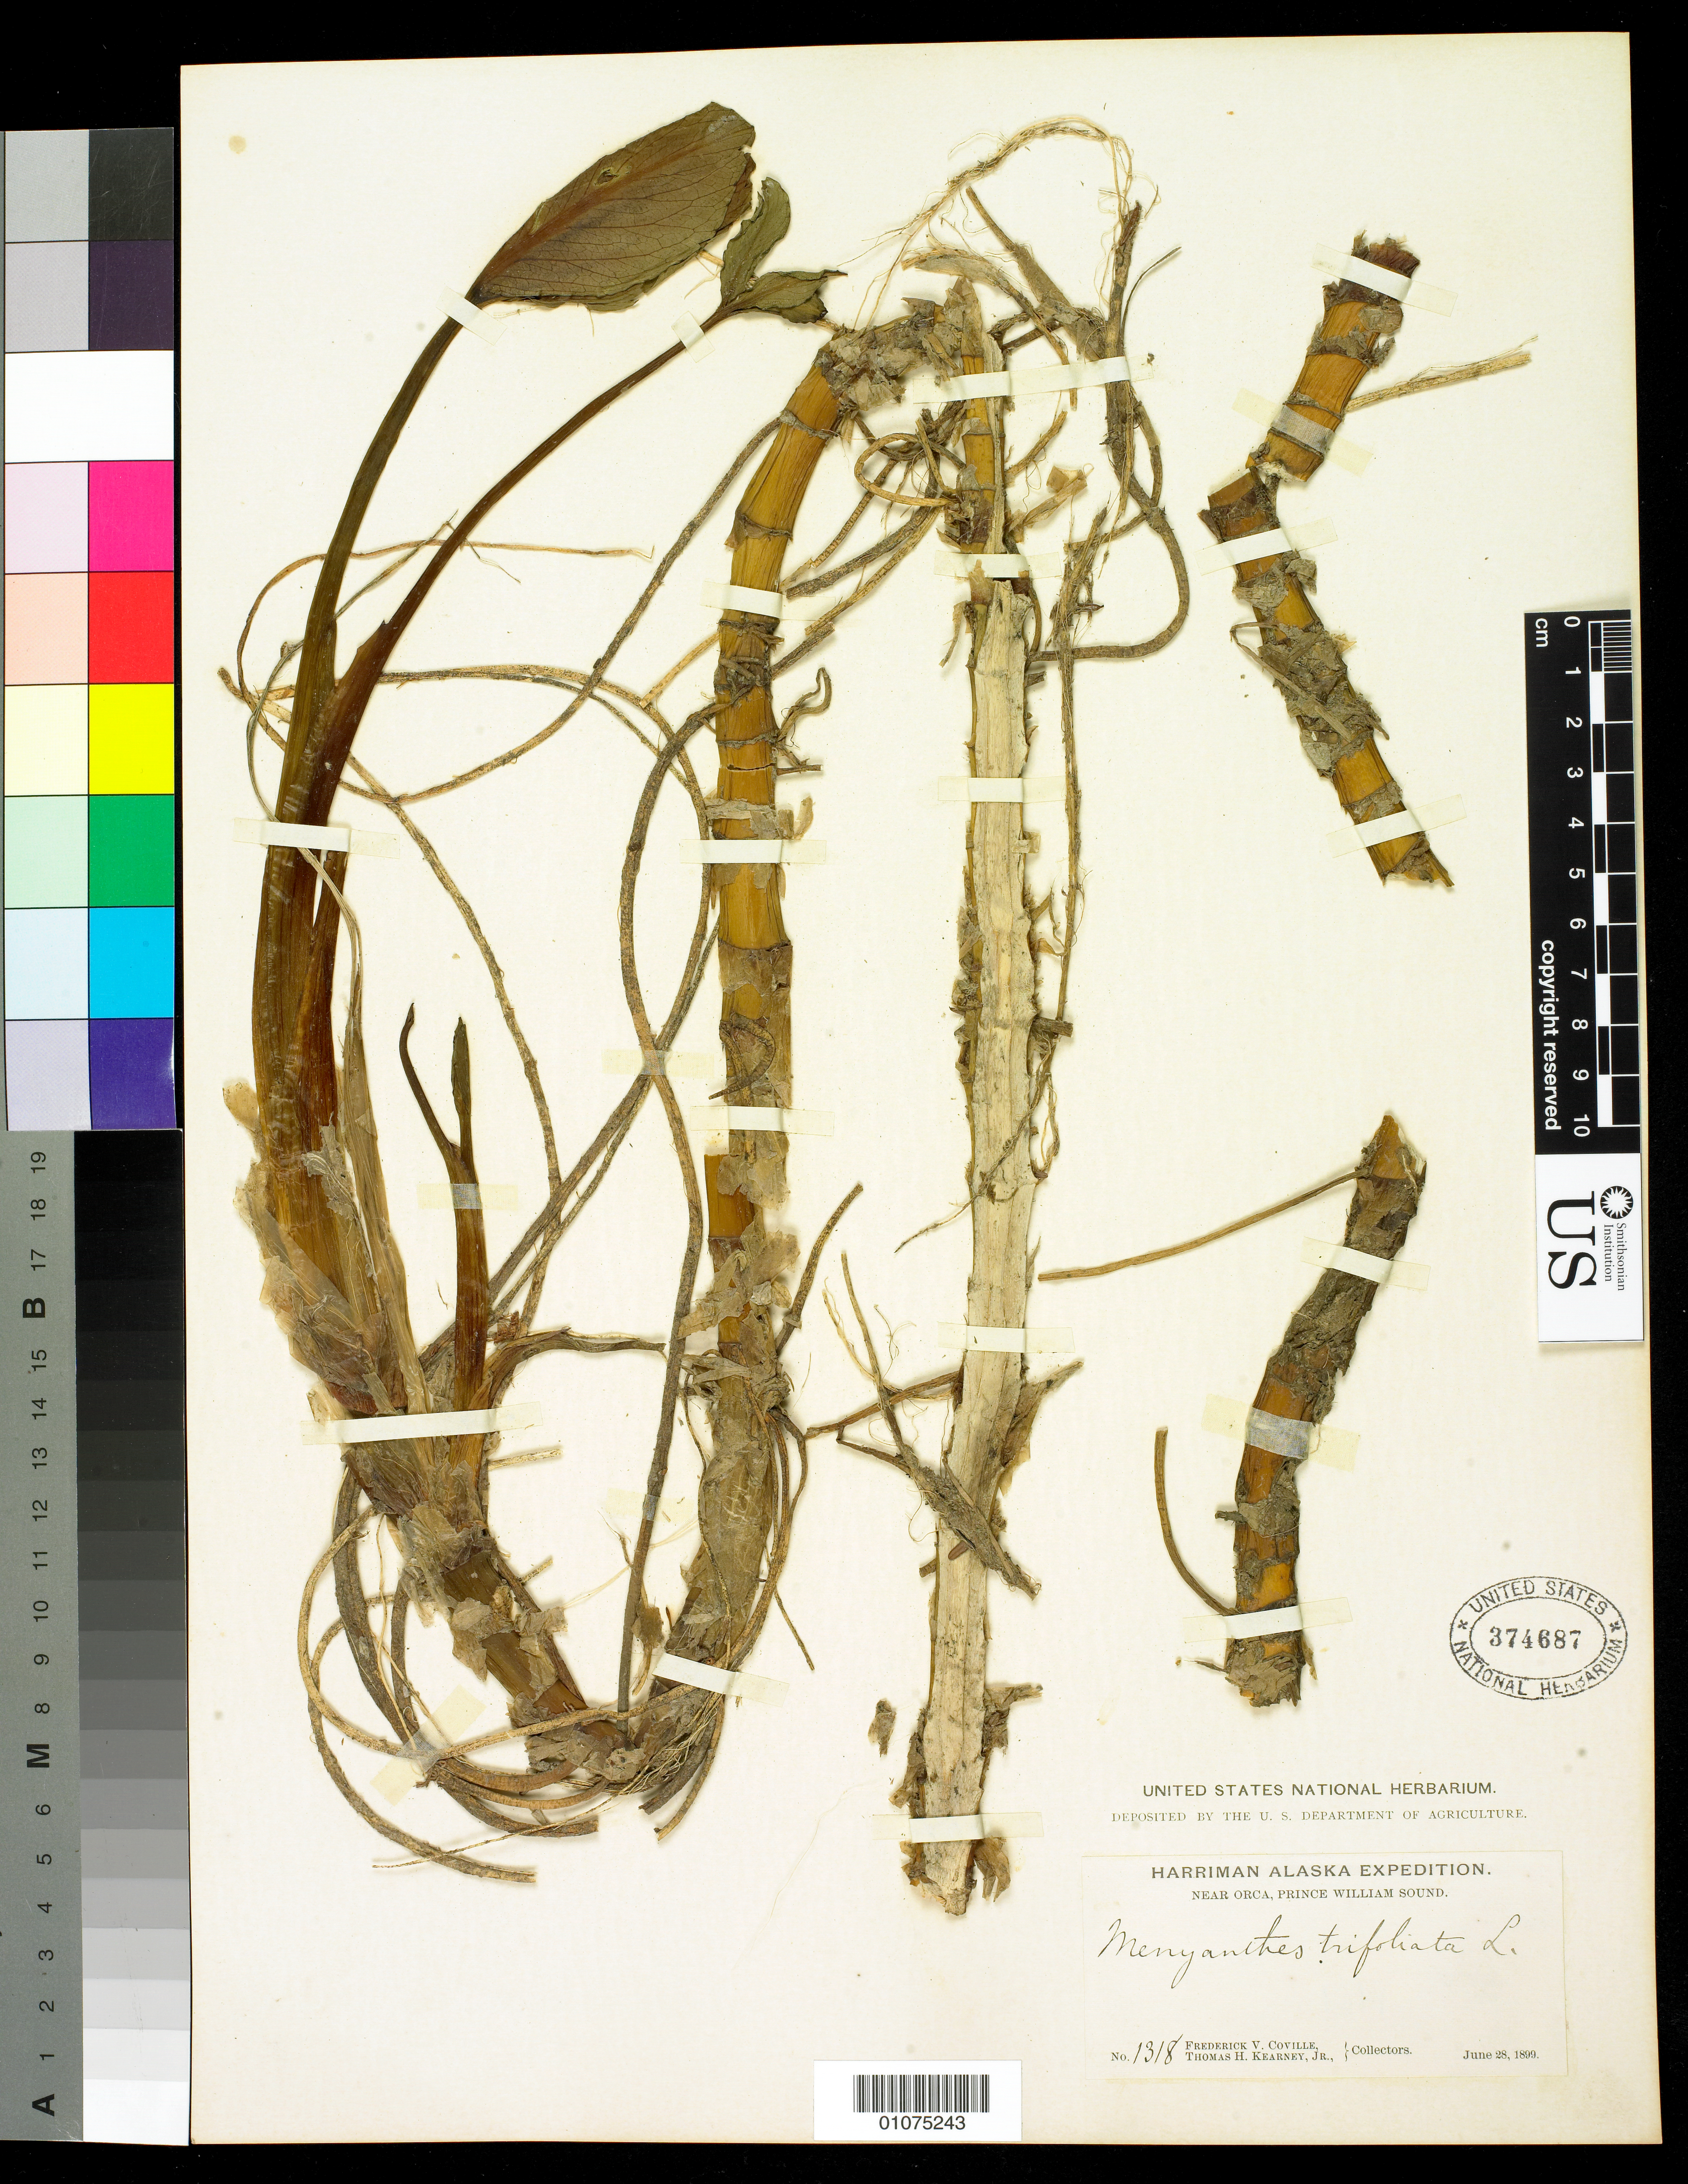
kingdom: Plantae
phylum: Tracheophyta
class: Magnoliopsida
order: Asterales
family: Menyanthaceae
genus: Menyanthes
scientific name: Menyanthes trifoliata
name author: L.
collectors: F. V. Coville & T. H. Kearney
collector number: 1380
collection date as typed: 28 Jun 1899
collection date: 1899-06-28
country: United States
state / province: Alaska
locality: near Orca, Prince William Sound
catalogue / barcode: US 374687